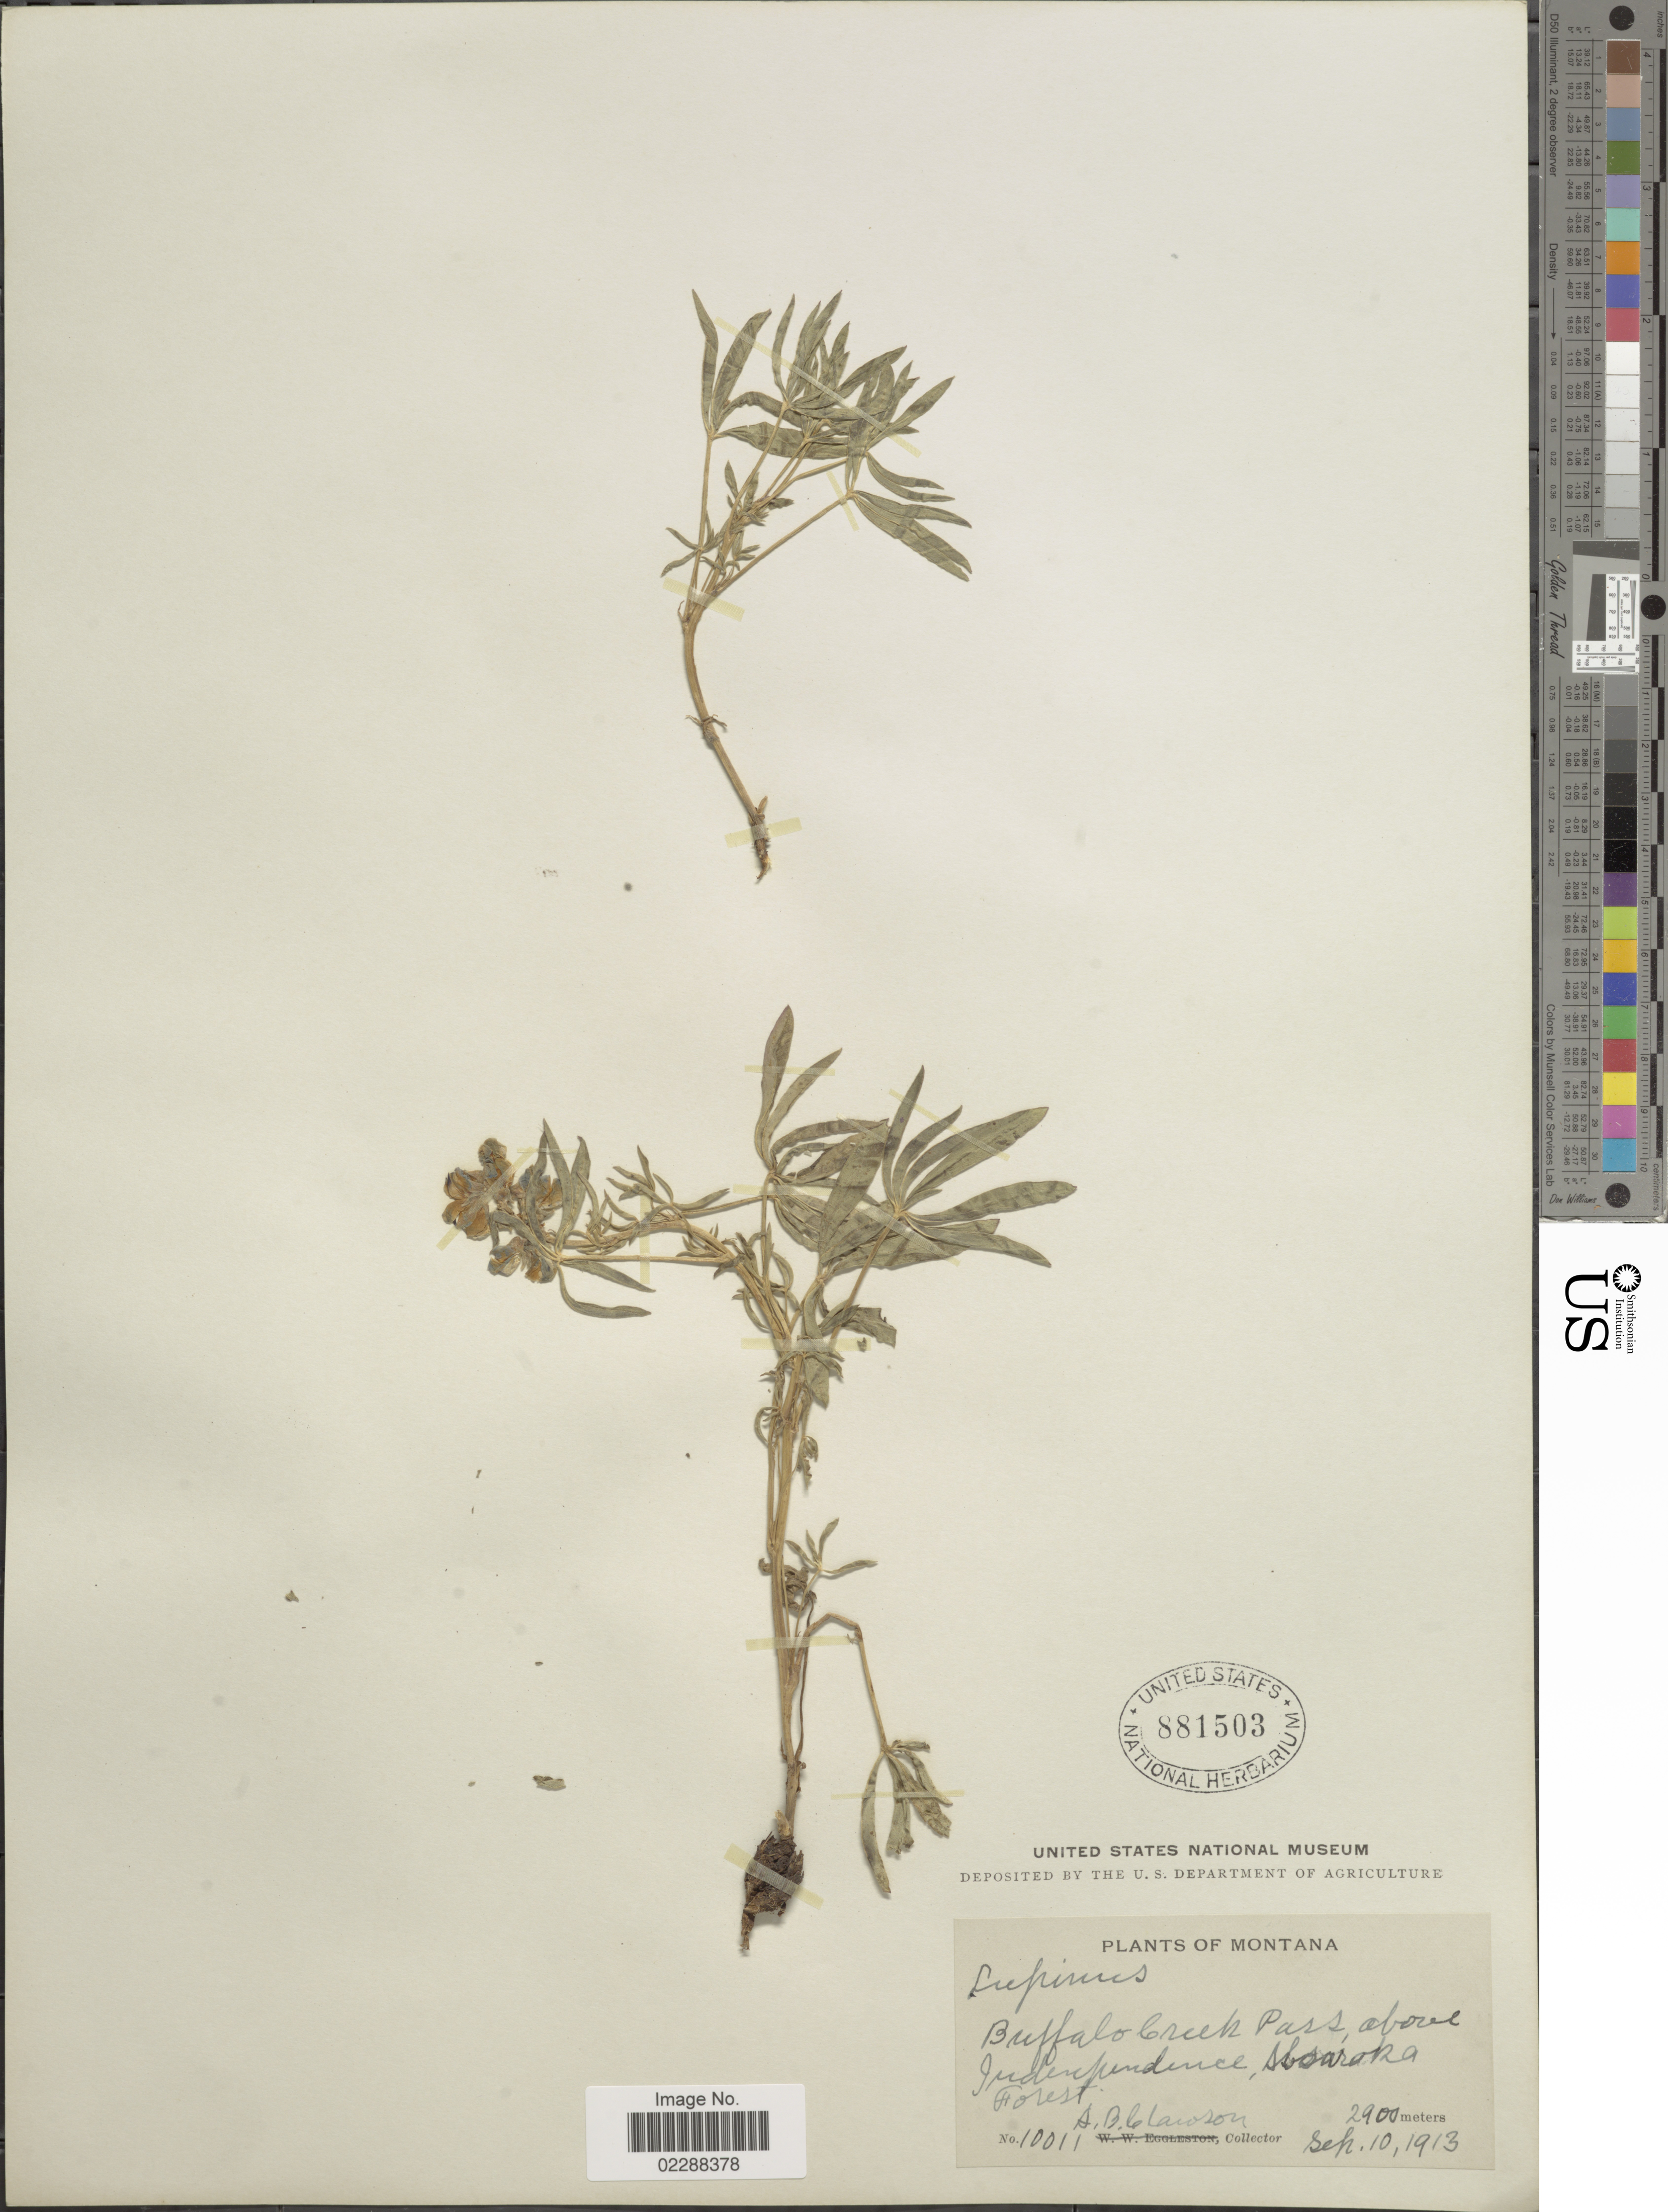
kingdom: Plantae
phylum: Tracheophyta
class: Magnoliopsida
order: Fabales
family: Fabaceae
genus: Lupinus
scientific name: Lupinus sp.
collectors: A. Clawson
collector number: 10011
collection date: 1913-09-10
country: United States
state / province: Montana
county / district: Park ?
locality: Buffalo Creek Pass, above Independence, Absaroka Forest.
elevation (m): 2900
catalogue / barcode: US 881503